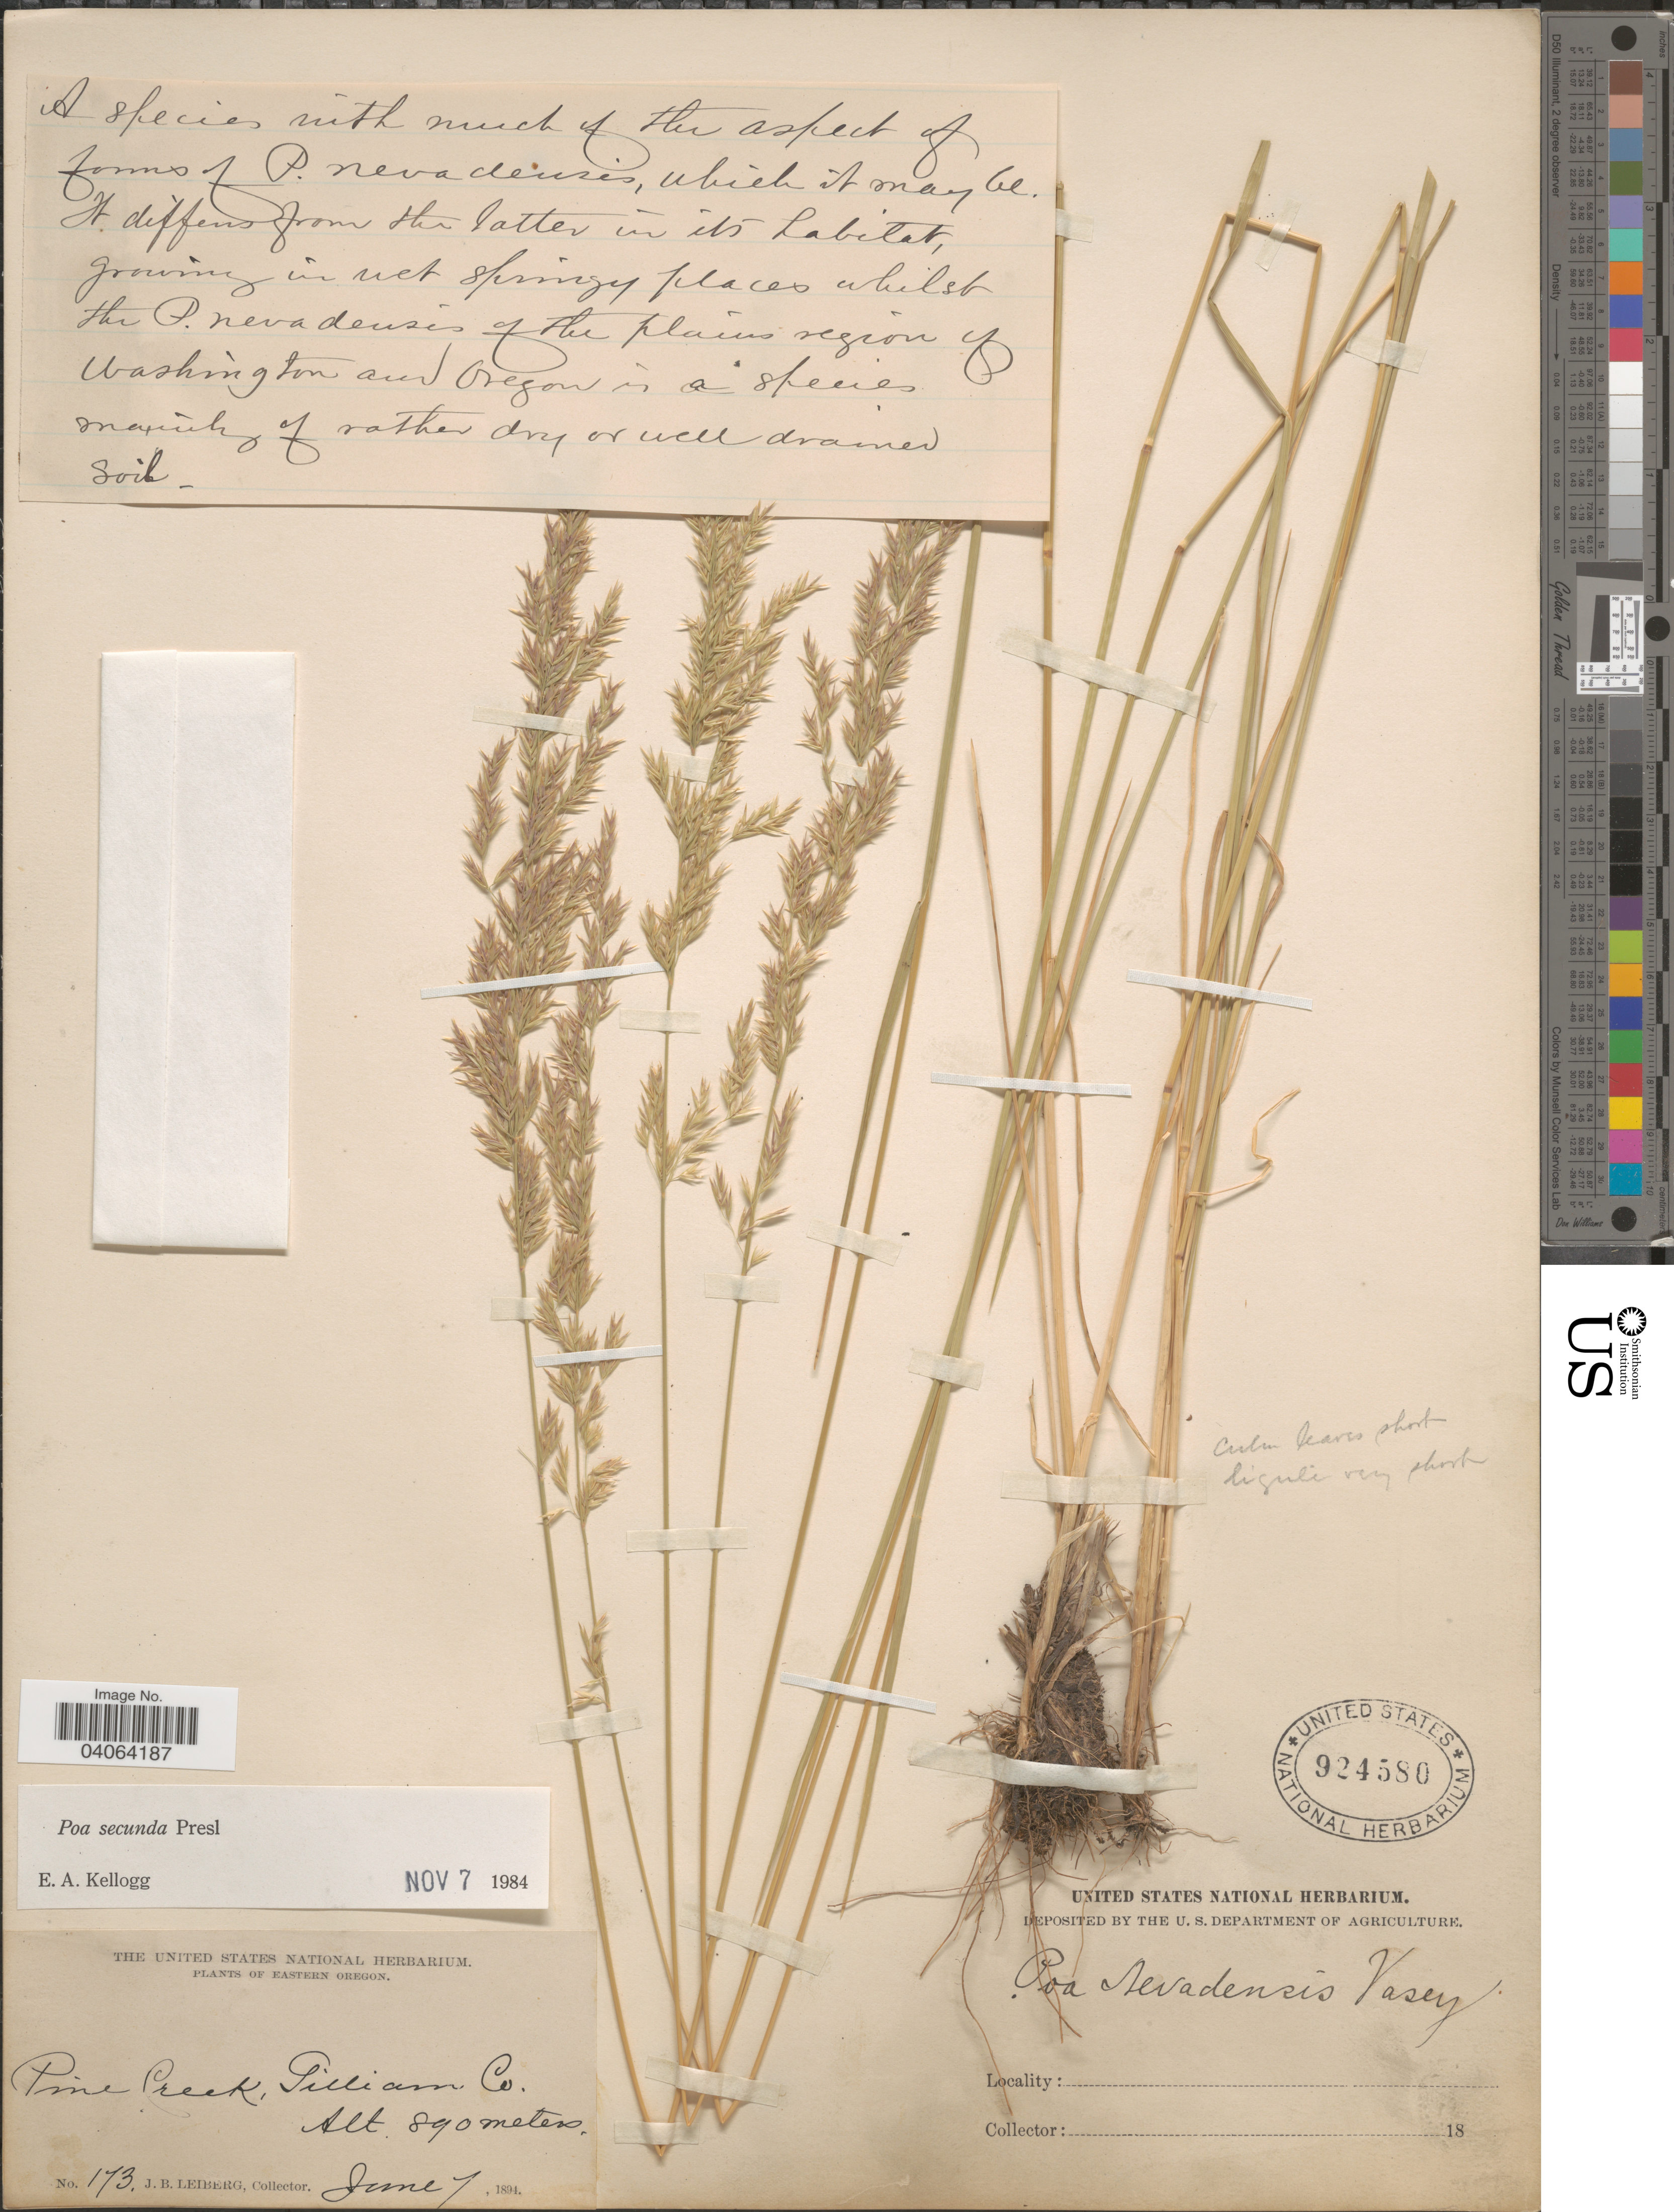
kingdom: Plantae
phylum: Tracheophyta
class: Liliopsida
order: Poales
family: Poaceae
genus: Poa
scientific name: Poa secunda subsp. juncifolia var. nevadensis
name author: (Vasey ex Scribn.) Soreng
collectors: J. B. Leiberg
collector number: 173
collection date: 1894-06-07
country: United States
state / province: Oregon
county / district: Wheeler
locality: Eastern Oregon. Pine Creek, Gilliam Co.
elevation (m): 890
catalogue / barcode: US 924580